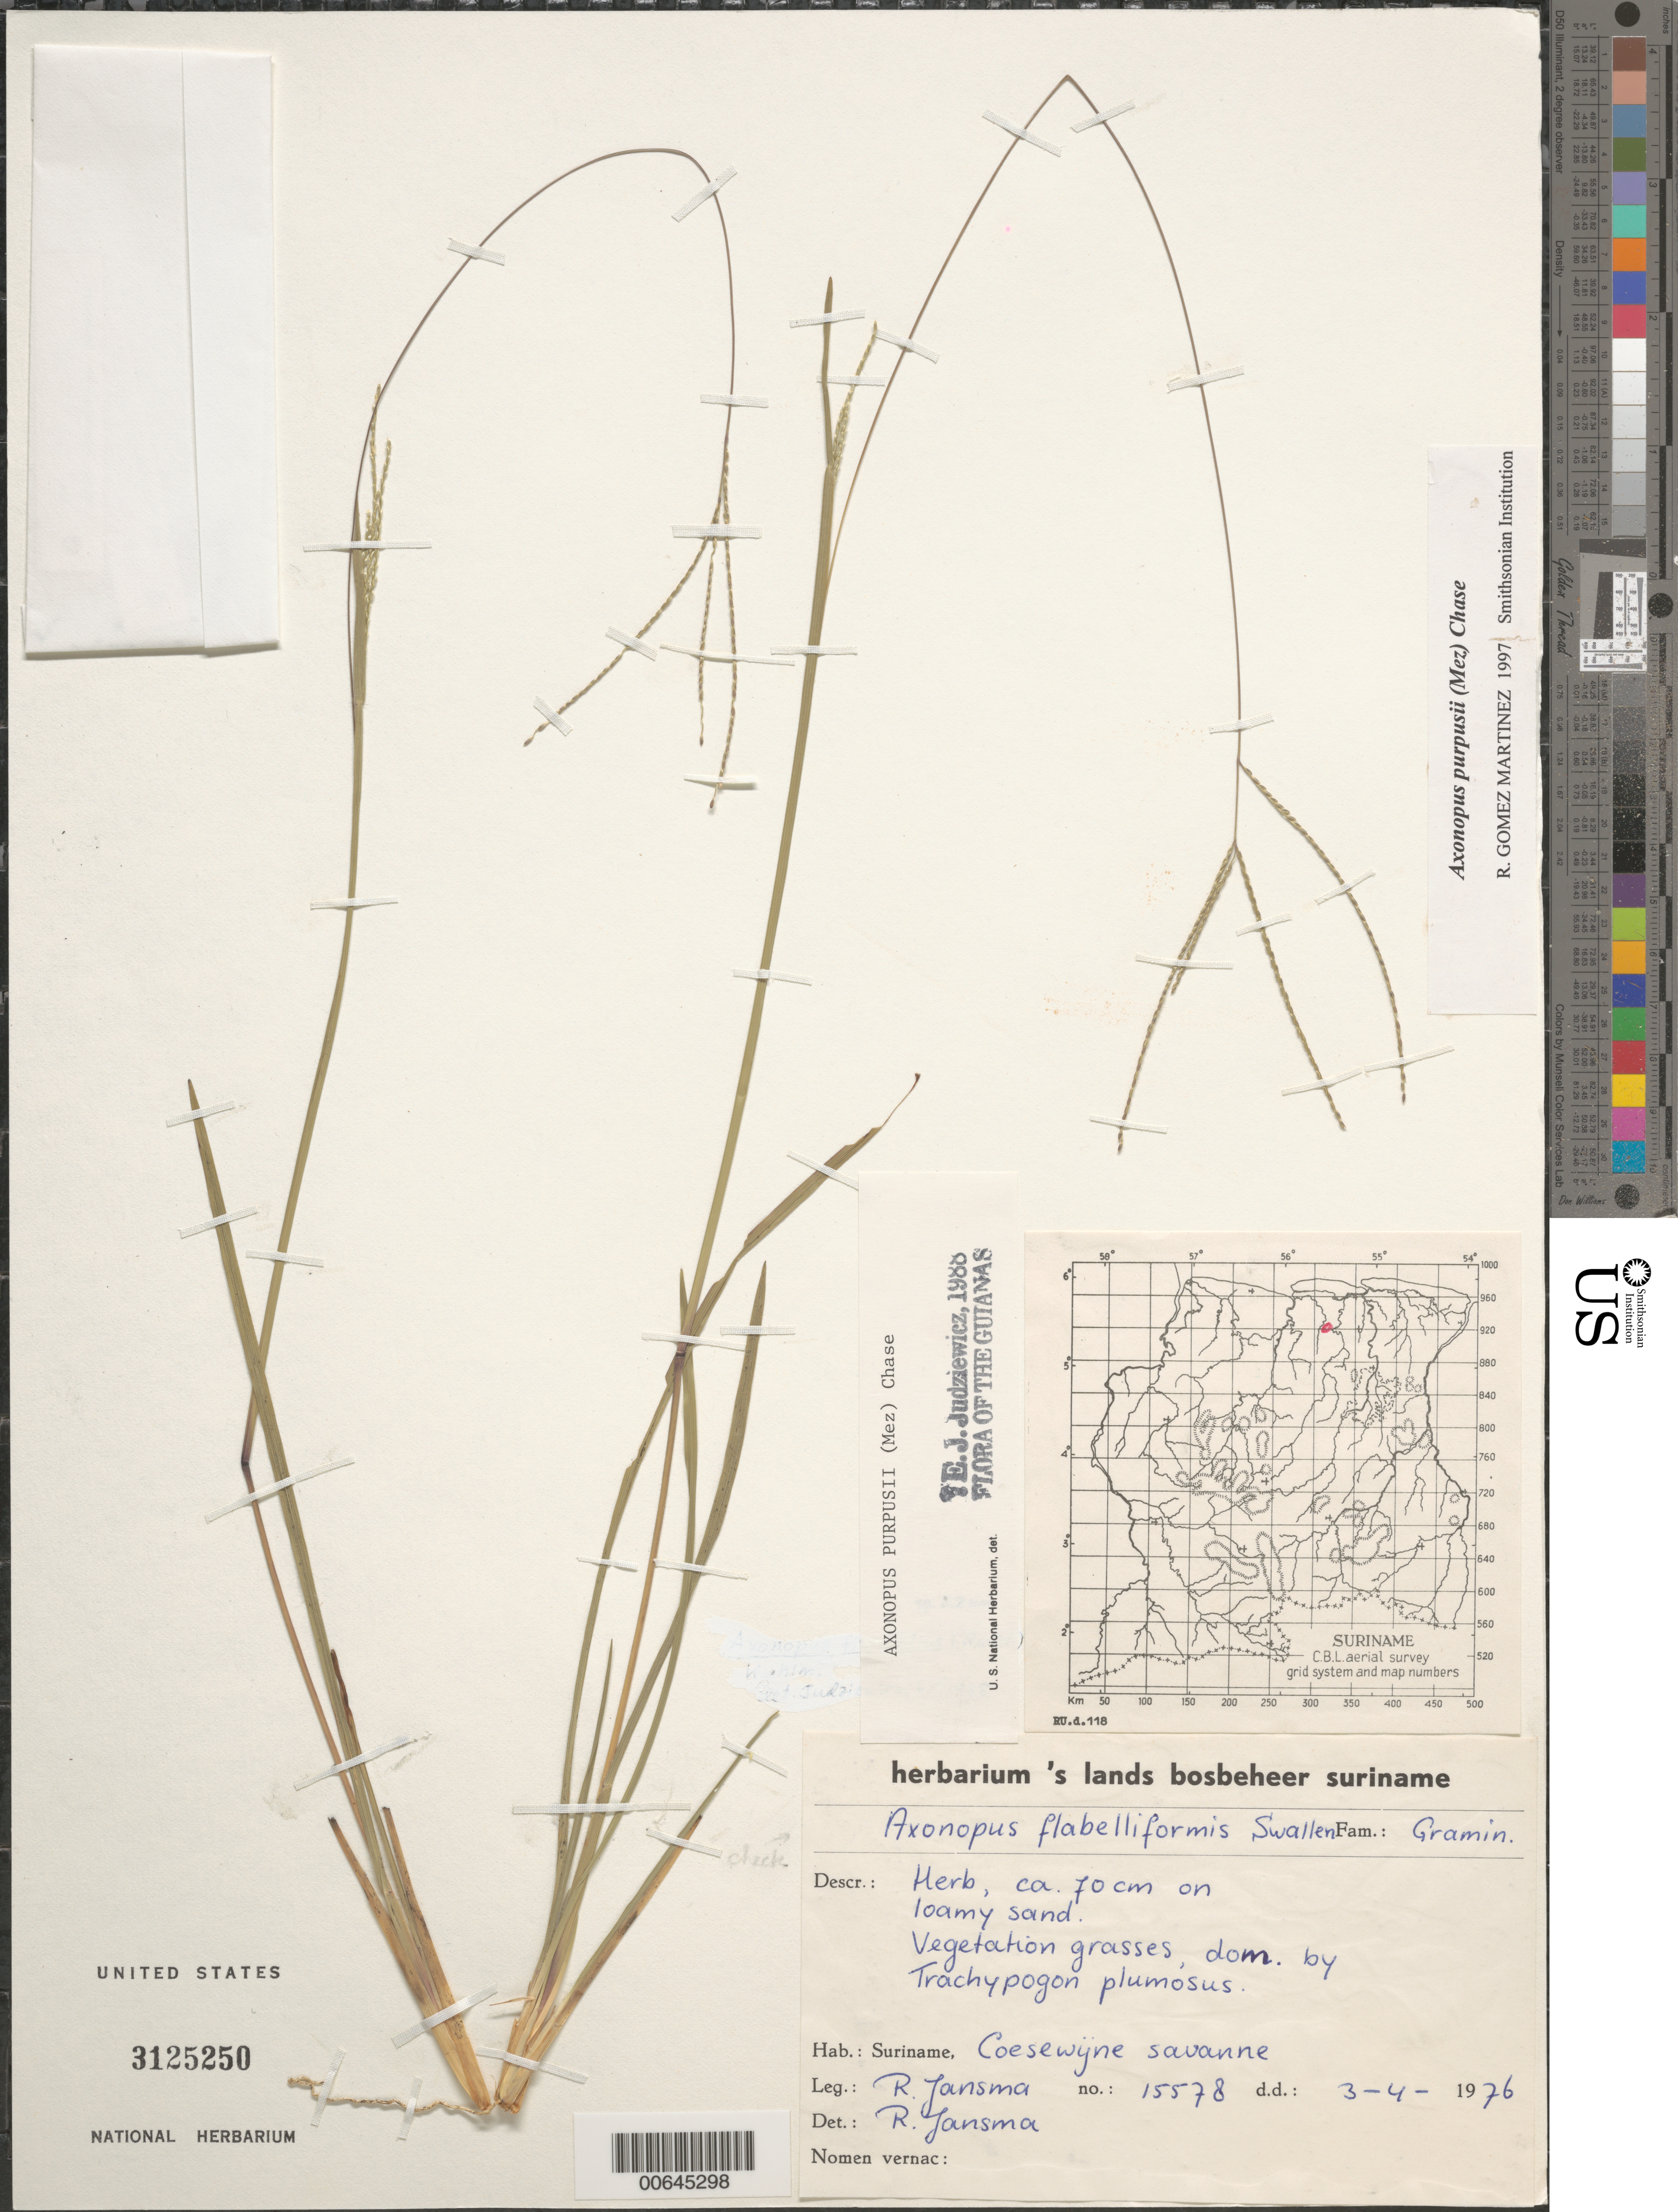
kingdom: Plantae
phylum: Tracheophyta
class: Liliopsida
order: Poales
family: Poaceae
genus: Axonopus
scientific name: Axonopus purpusii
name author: (Mez) Chase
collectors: R. Jansma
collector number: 15578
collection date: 1976-04-03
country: Suriname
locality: Coesewijne savanne.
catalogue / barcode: US 3125250